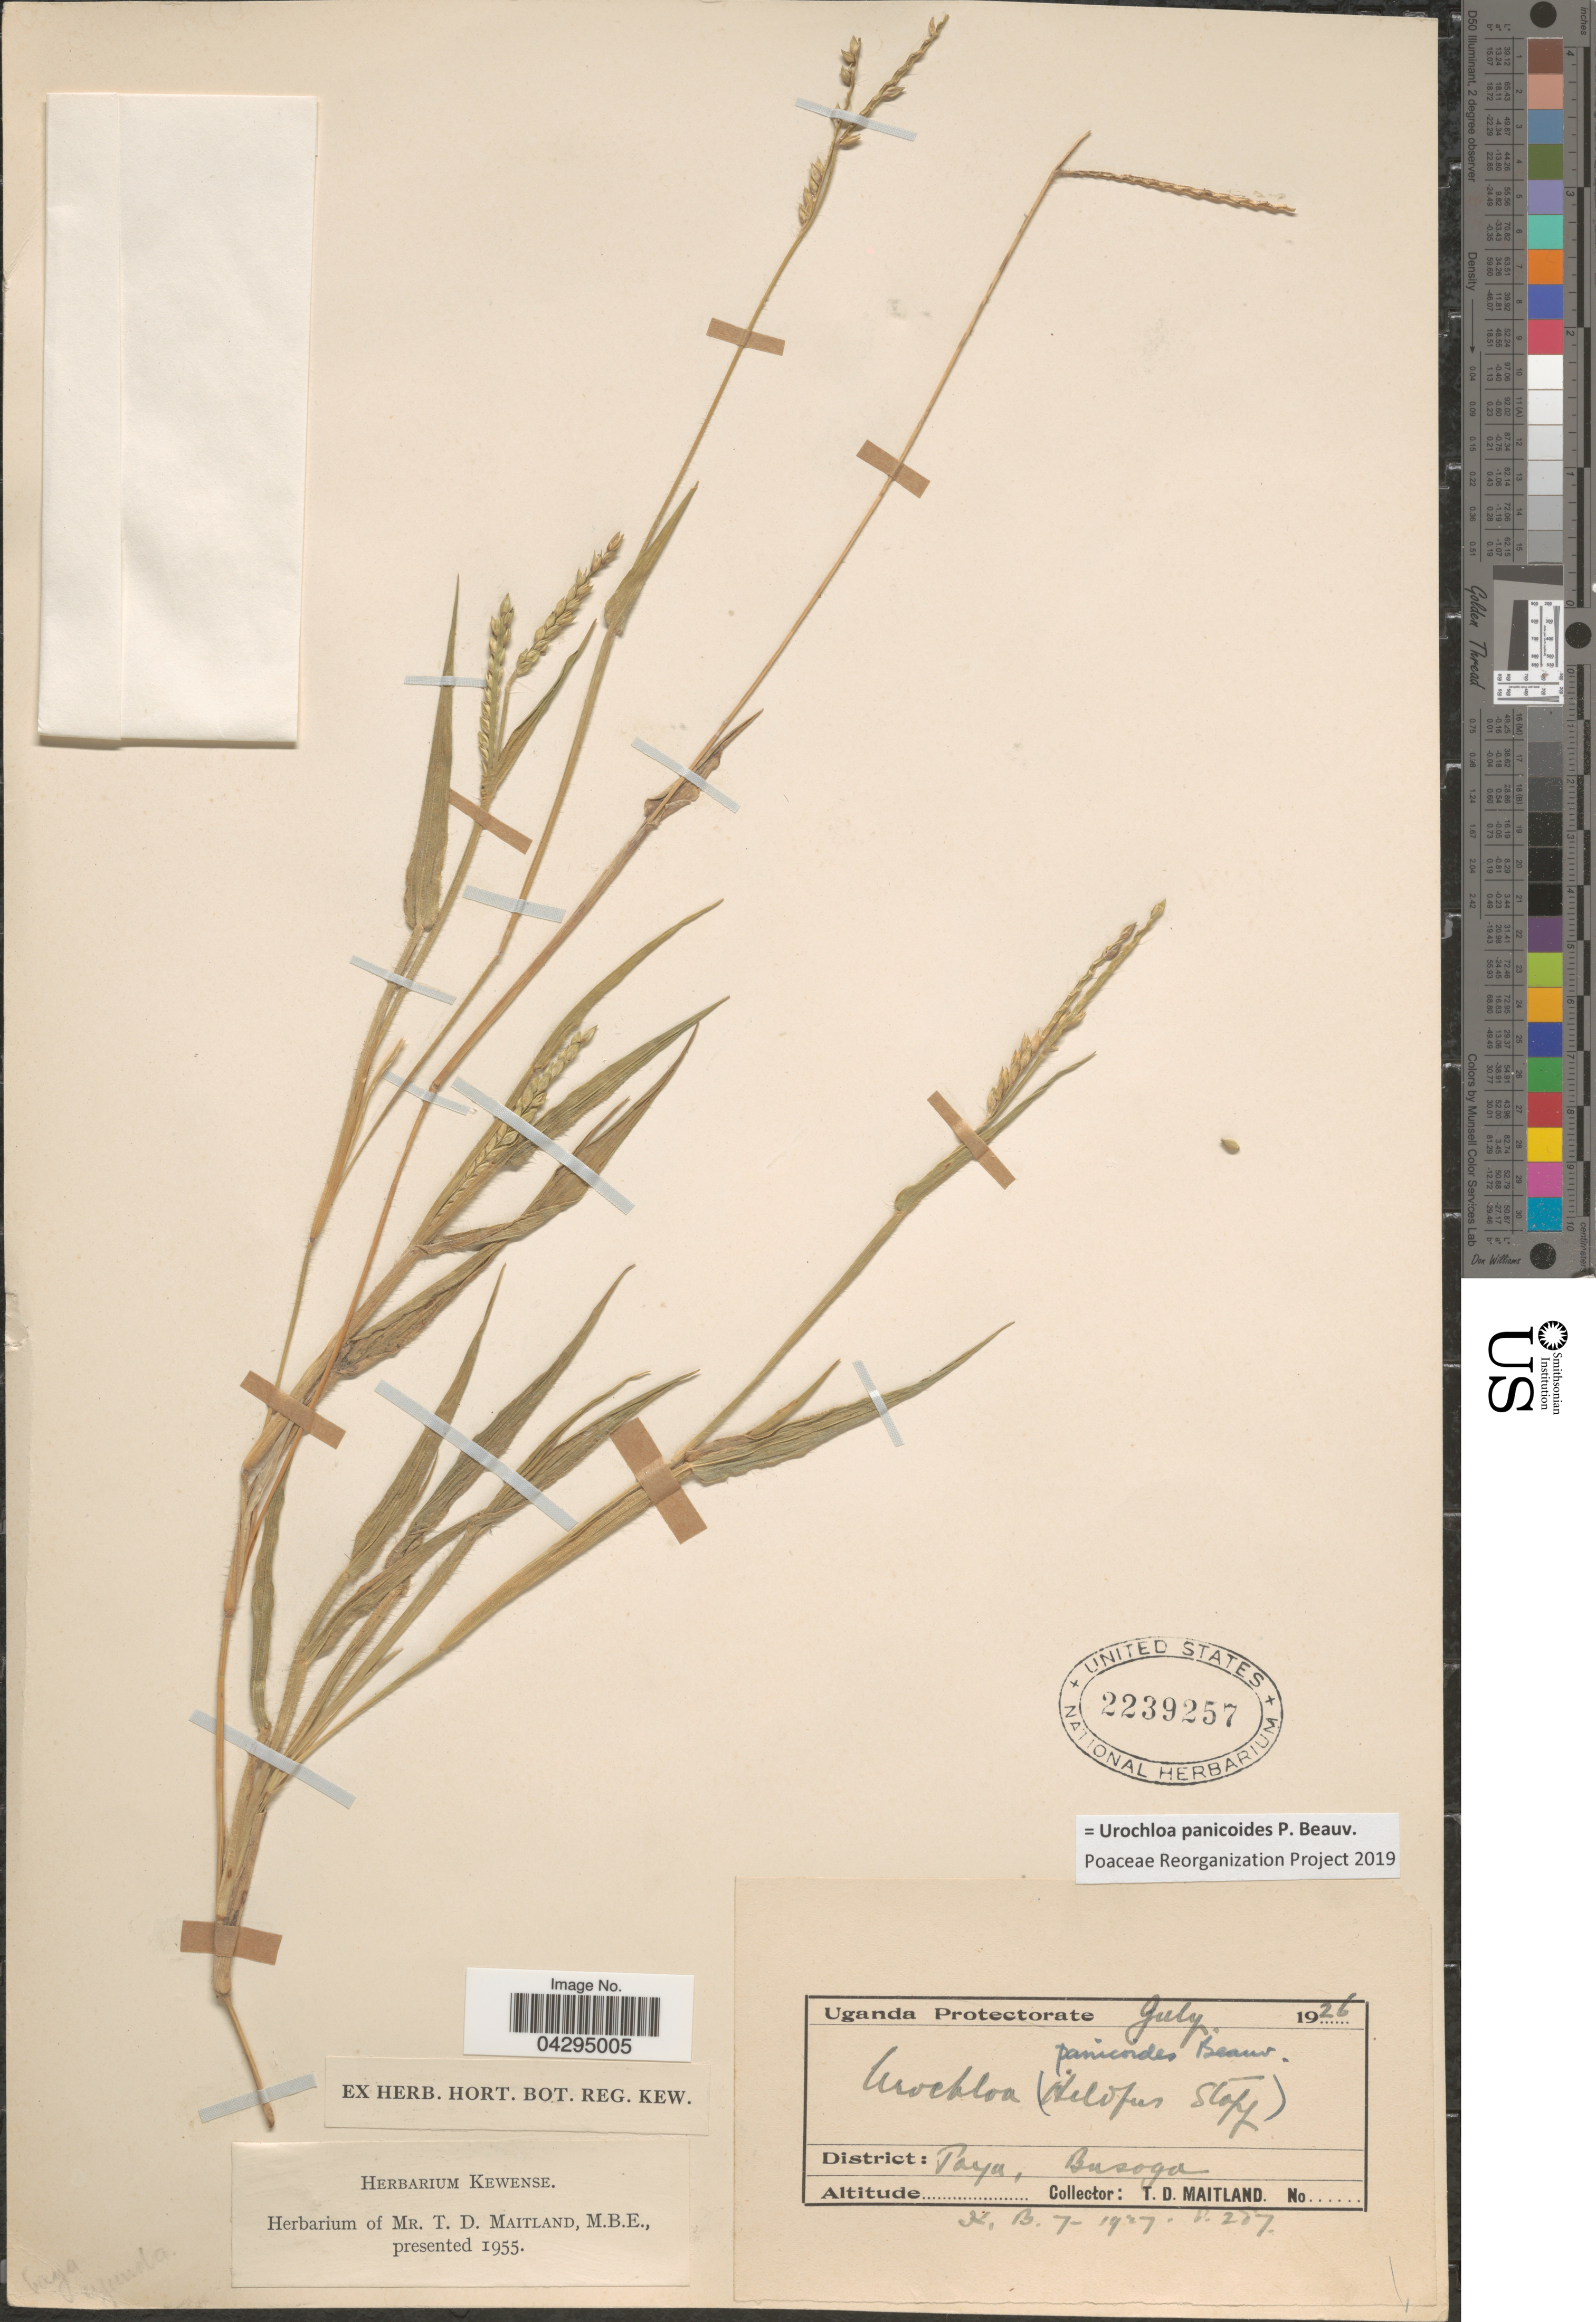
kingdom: Plantae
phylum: Tracheophyta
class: Liliopsida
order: Poales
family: Poaceae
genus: Urochloa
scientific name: Urochloa panicoides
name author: P. Beauv.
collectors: T. Maitland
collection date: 1926-07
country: Uganda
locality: Uganda Protectorate. District: Paya, Busoga.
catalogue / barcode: US 2239257